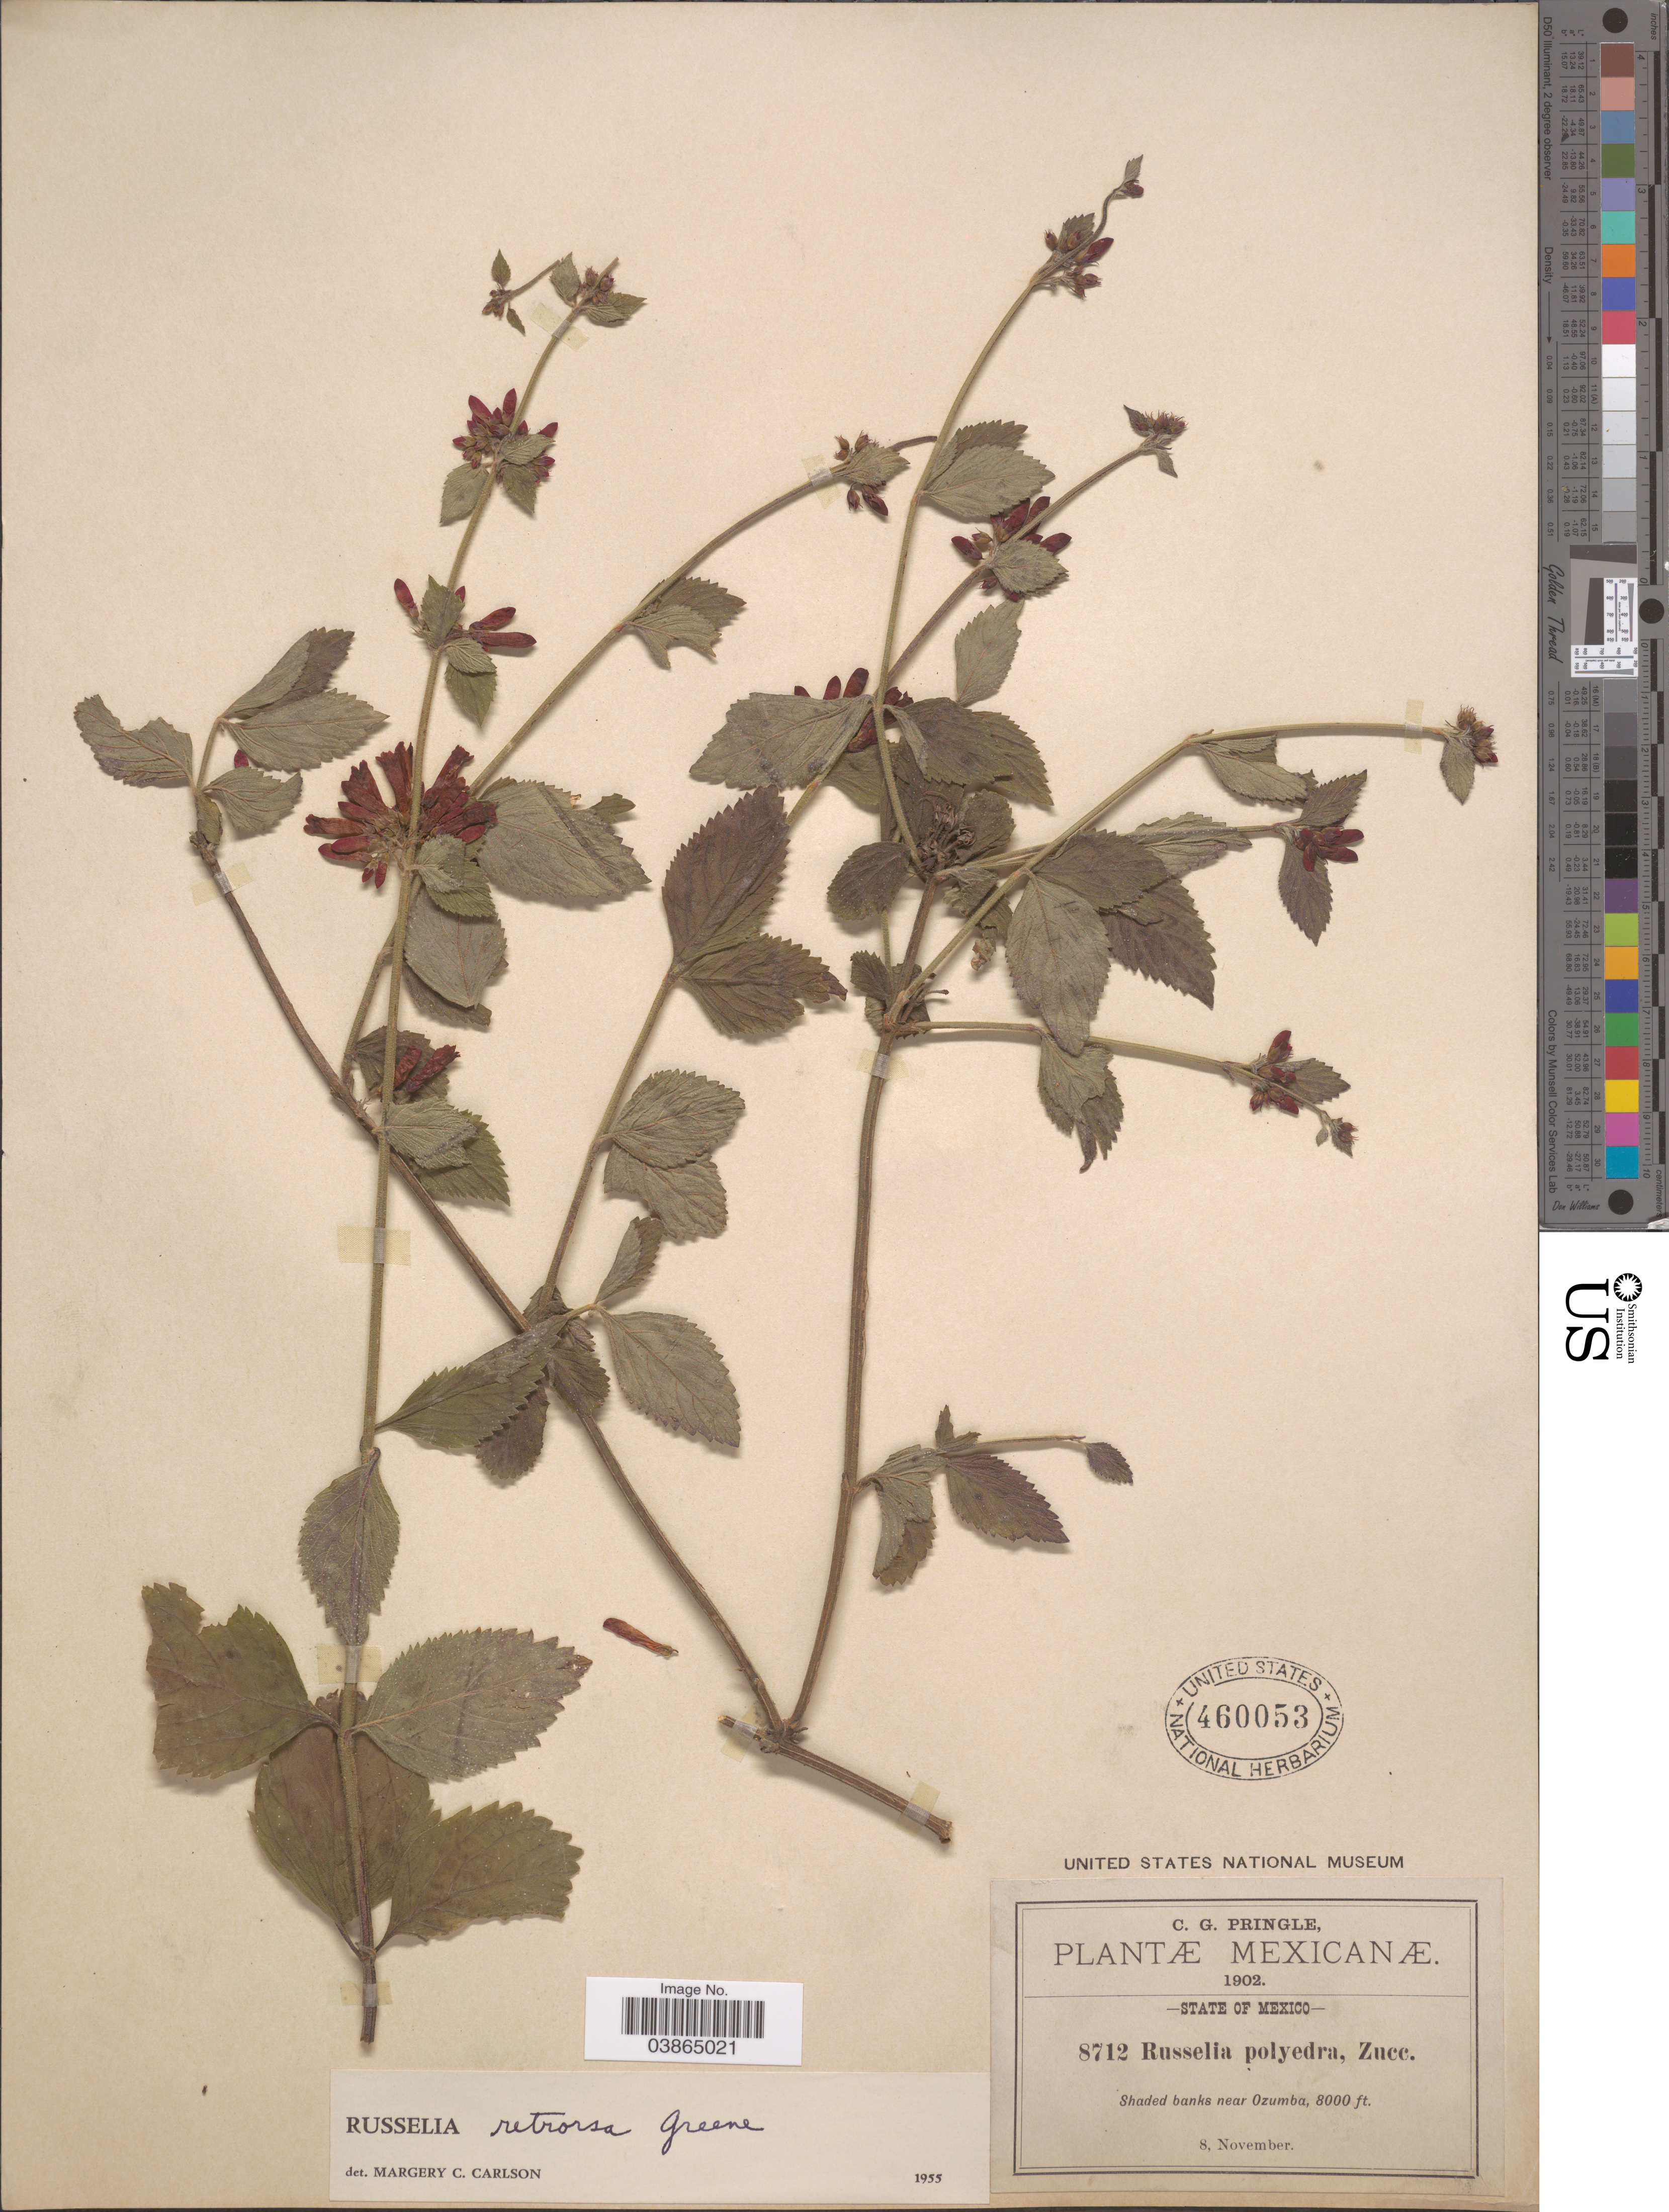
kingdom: Plantae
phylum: Tracheophyta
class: Magnoliopsida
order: Lamiales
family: Plantaginaceae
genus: Russelia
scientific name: Russelia retrorsa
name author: Greene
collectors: C. G. Pringle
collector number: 7812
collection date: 1902-11-08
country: Mexico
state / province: México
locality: Shaded banks near Ozumba.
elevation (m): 2438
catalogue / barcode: US 460053